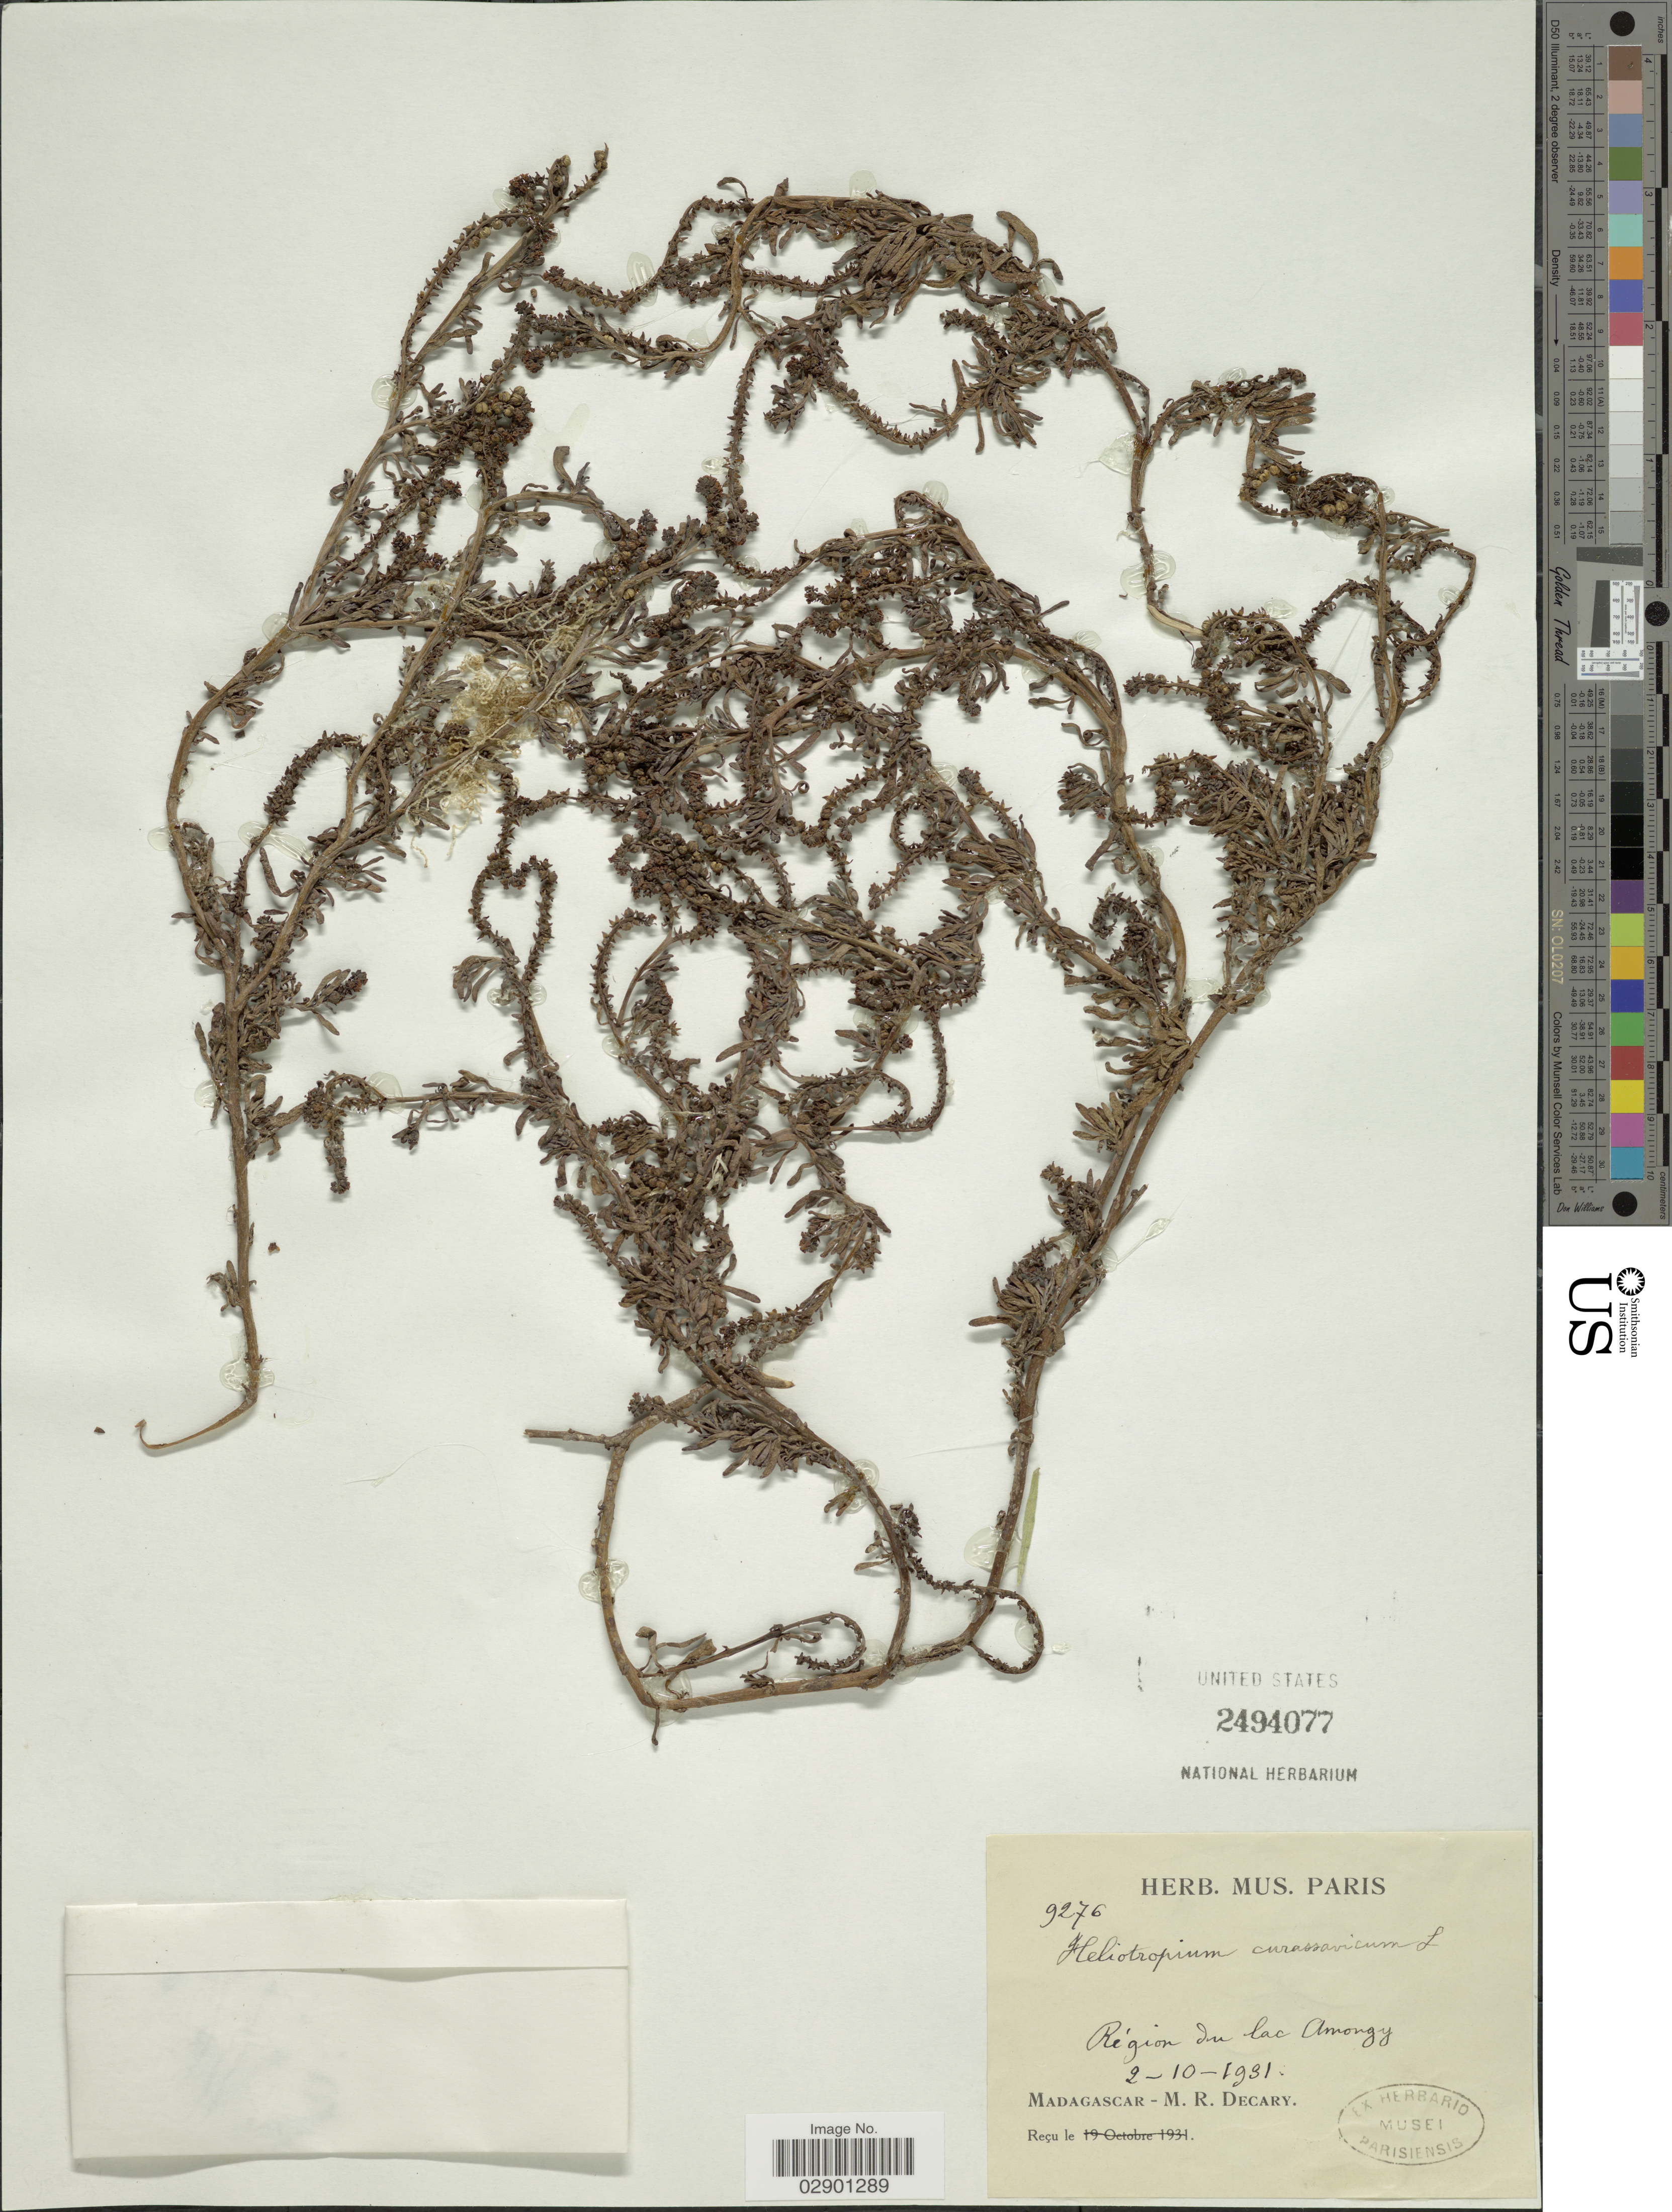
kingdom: Plantae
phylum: Tracheophyta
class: Magnoliopsida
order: Boraginales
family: Heliotropiaceae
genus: Heliotropium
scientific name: Heliotropium curassavicum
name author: L.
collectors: R. Decary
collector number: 9276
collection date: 1931-10-02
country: Madagascar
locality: Région du lac Amongy.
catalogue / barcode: US 2494077